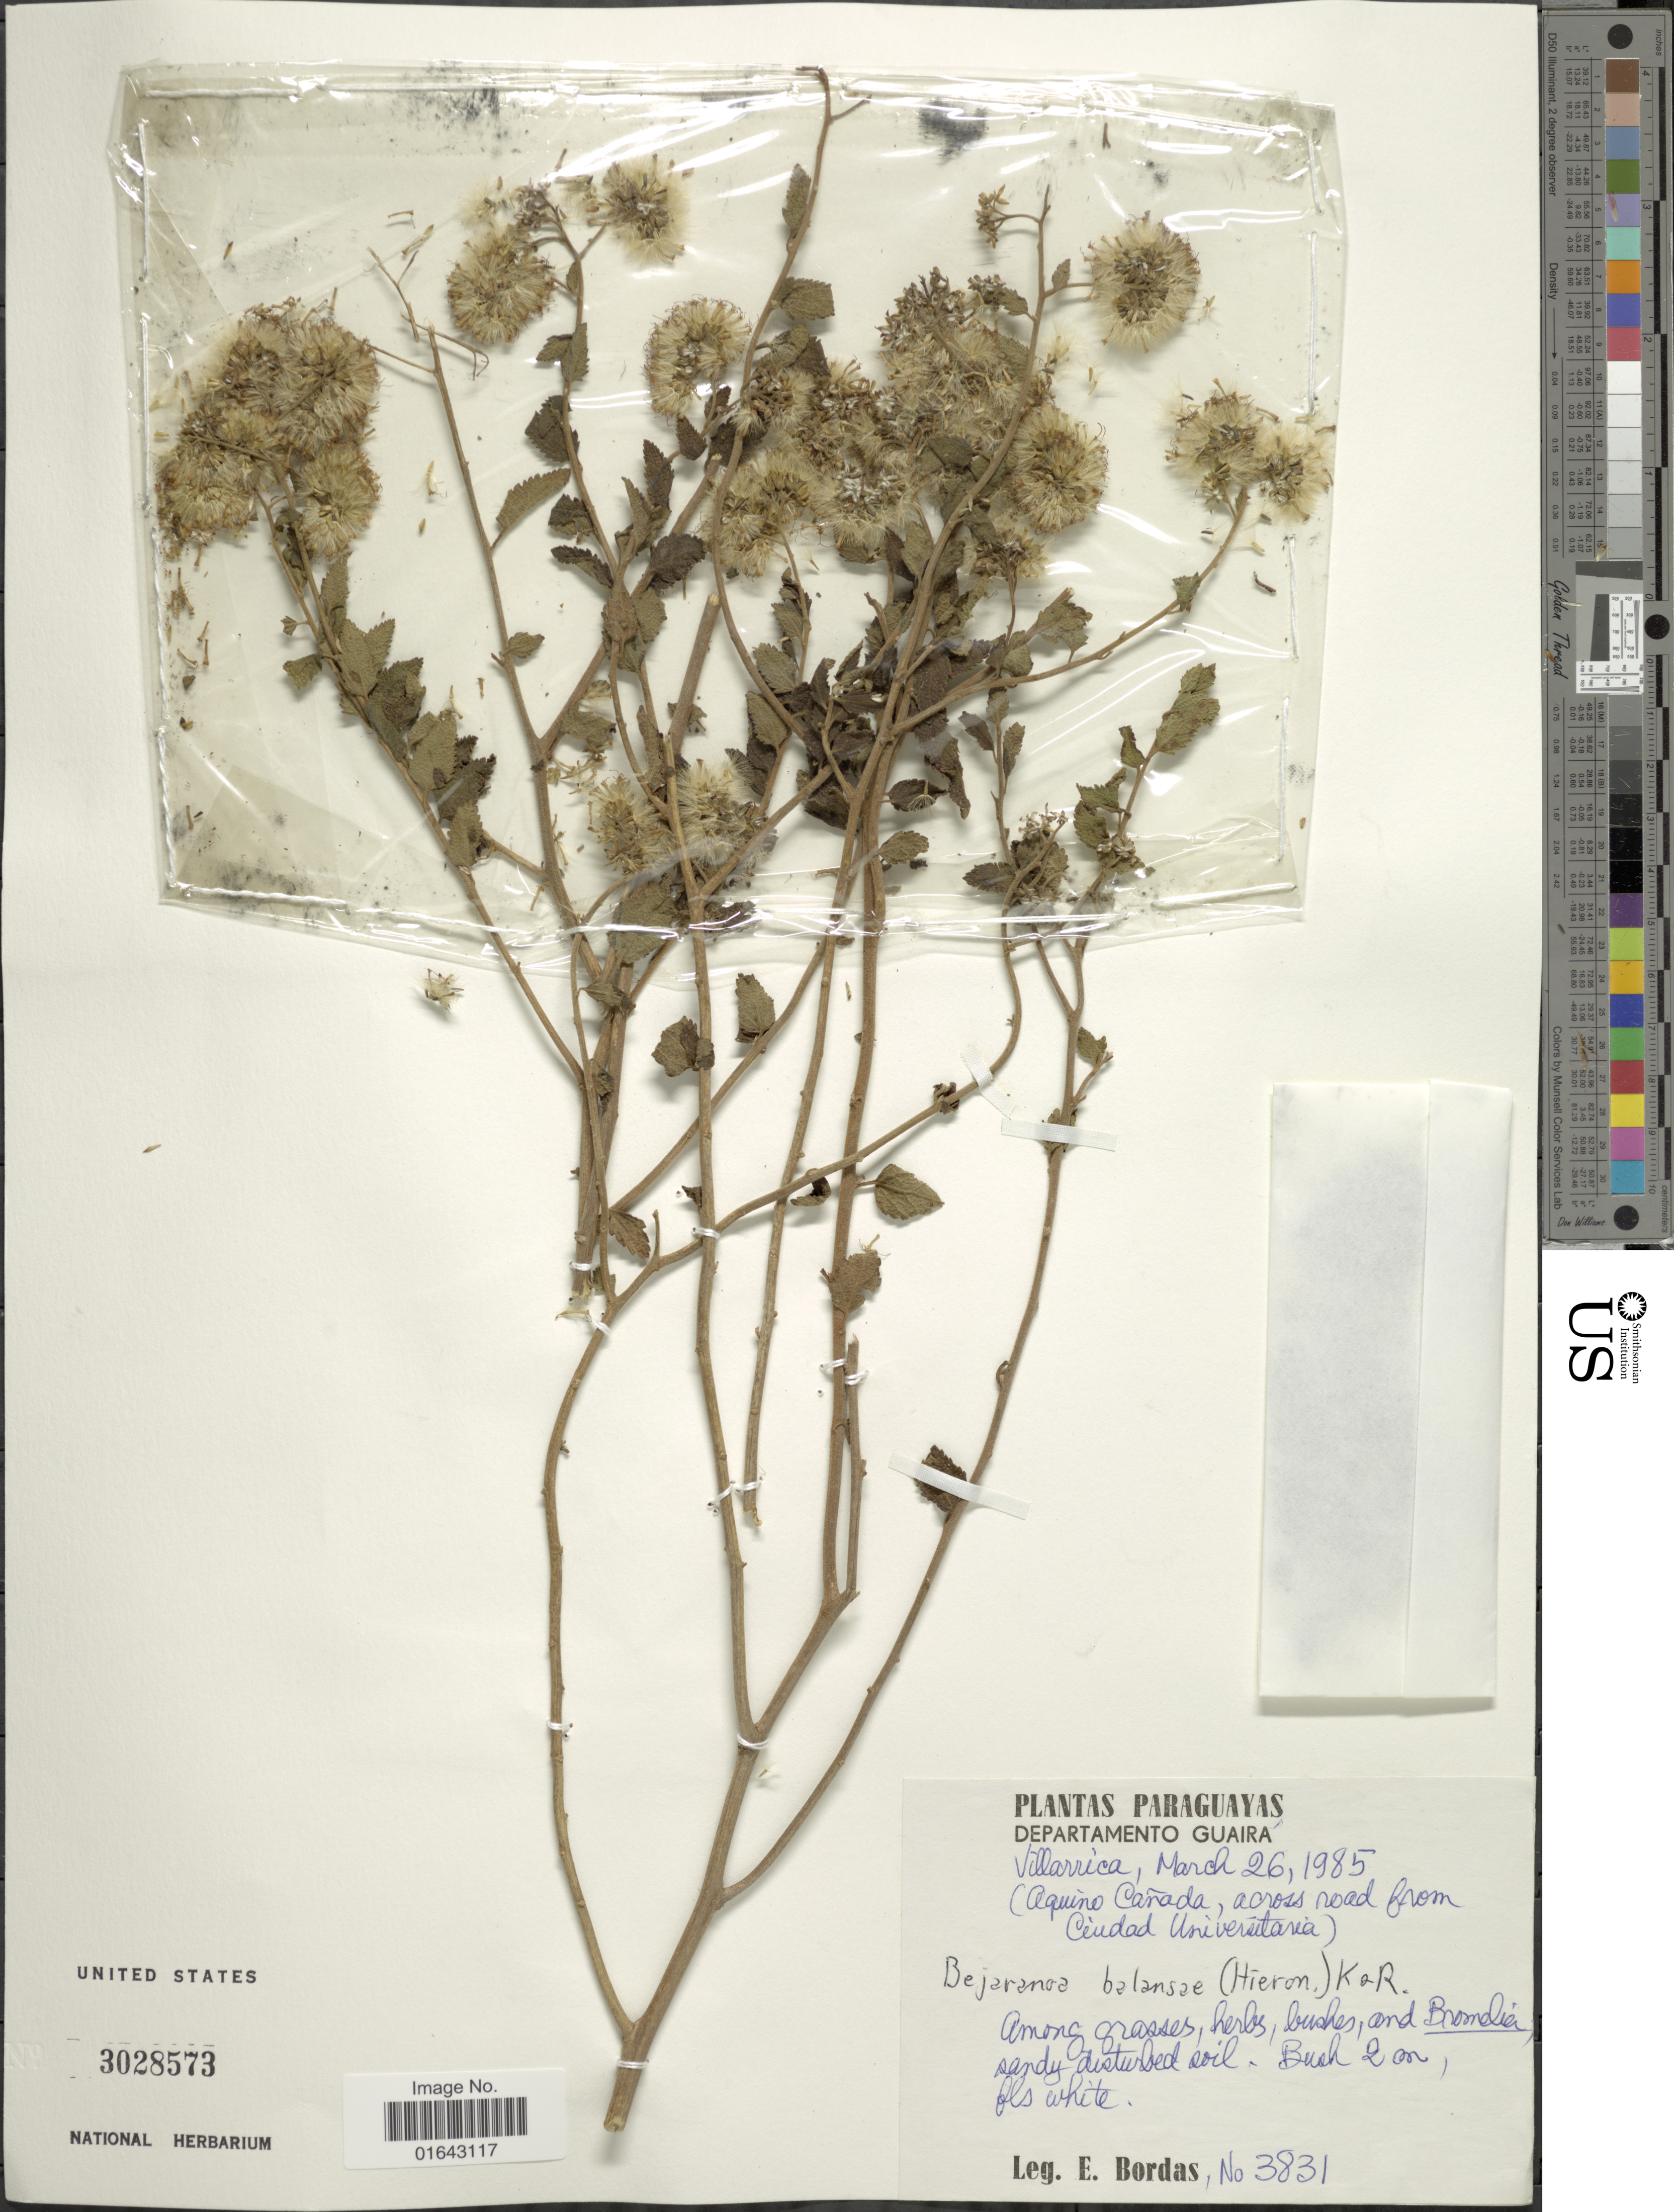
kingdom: Plantae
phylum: Tracheophyta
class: Magnoliopsida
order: Asterales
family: Asteraceae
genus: Bejaranoa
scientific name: Bejaranoa balansae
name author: (Hieron.) R.M. King & H. Rob.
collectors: E. Bordas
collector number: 3831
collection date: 1985-03-26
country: Paraguay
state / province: Guaira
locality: Departamento Guairá. Villarrica (Aquino Cañada, across road from Ciudad Universitaria)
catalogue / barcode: US 3028573